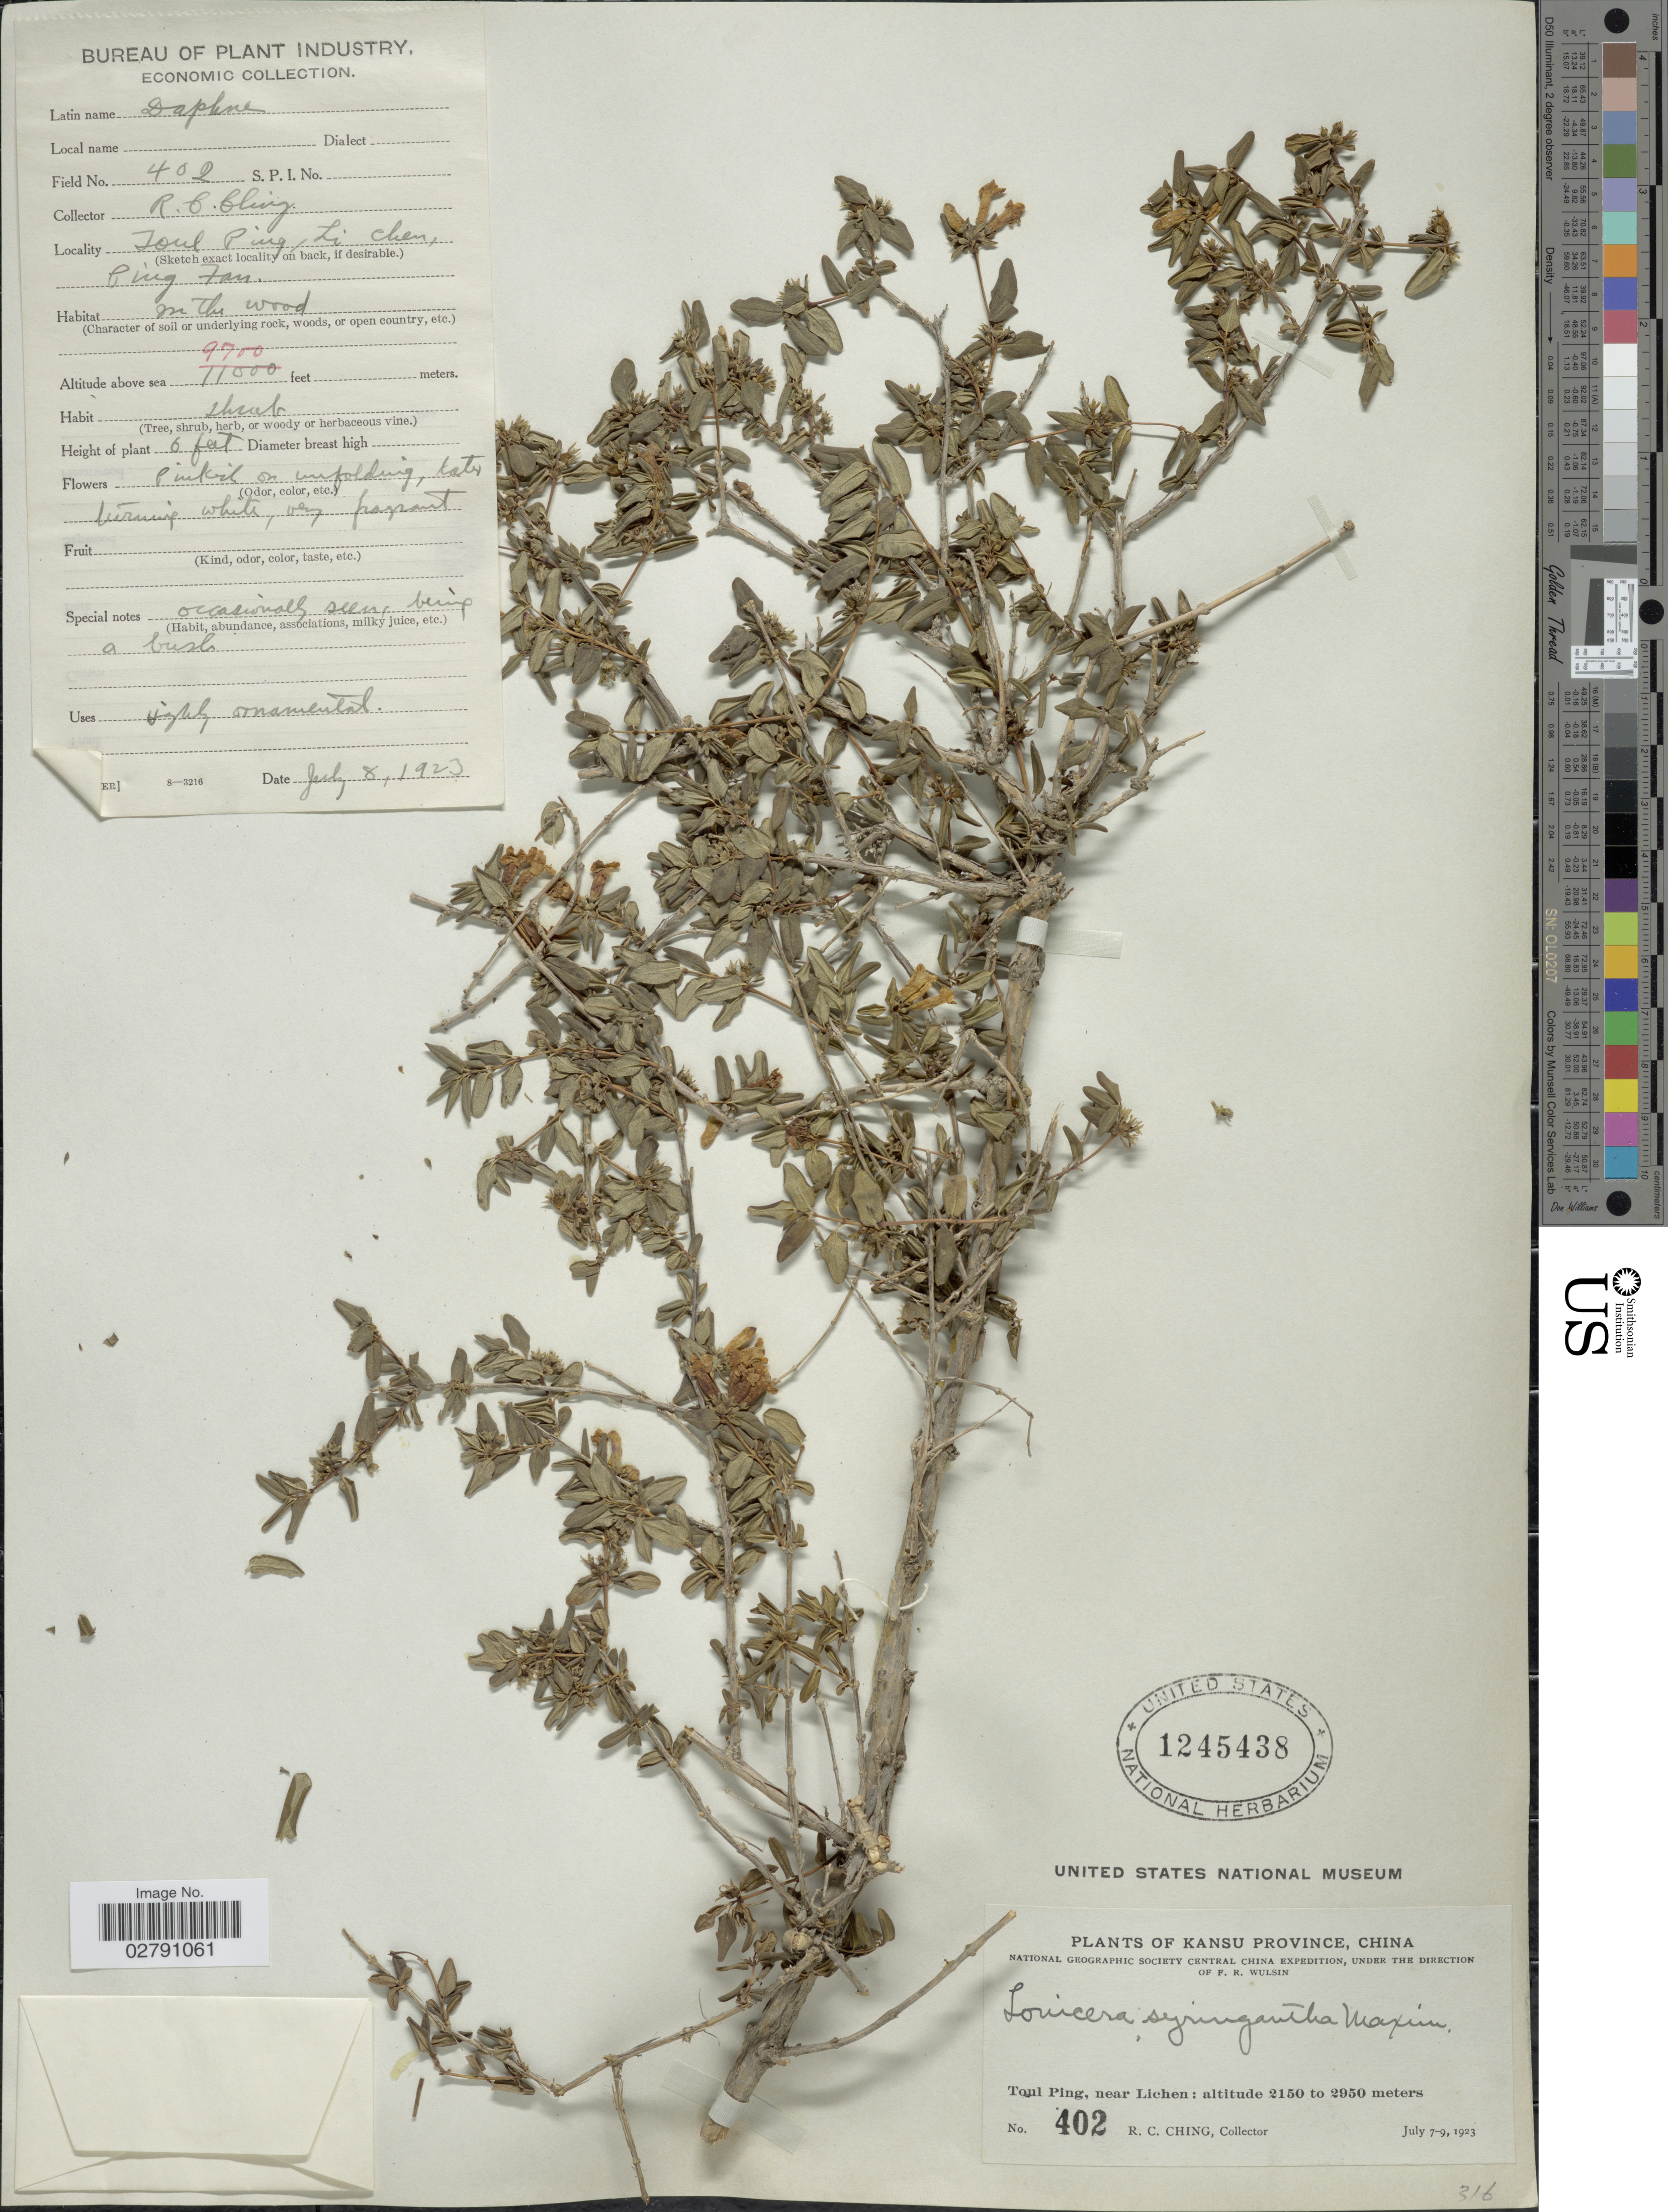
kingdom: Plantae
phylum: Tracheophyta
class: Magnoliopsida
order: Dipsacales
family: Caprifoliaceae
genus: Lonicera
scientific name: Lonicera syringantha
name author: Maxim.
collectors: R. C. Ching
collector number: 402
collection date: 1923-07-08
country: China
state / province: Gansu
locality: Kansu Province. Toul Ping, near Lichen.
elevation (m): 2957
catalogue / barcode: US 1245438